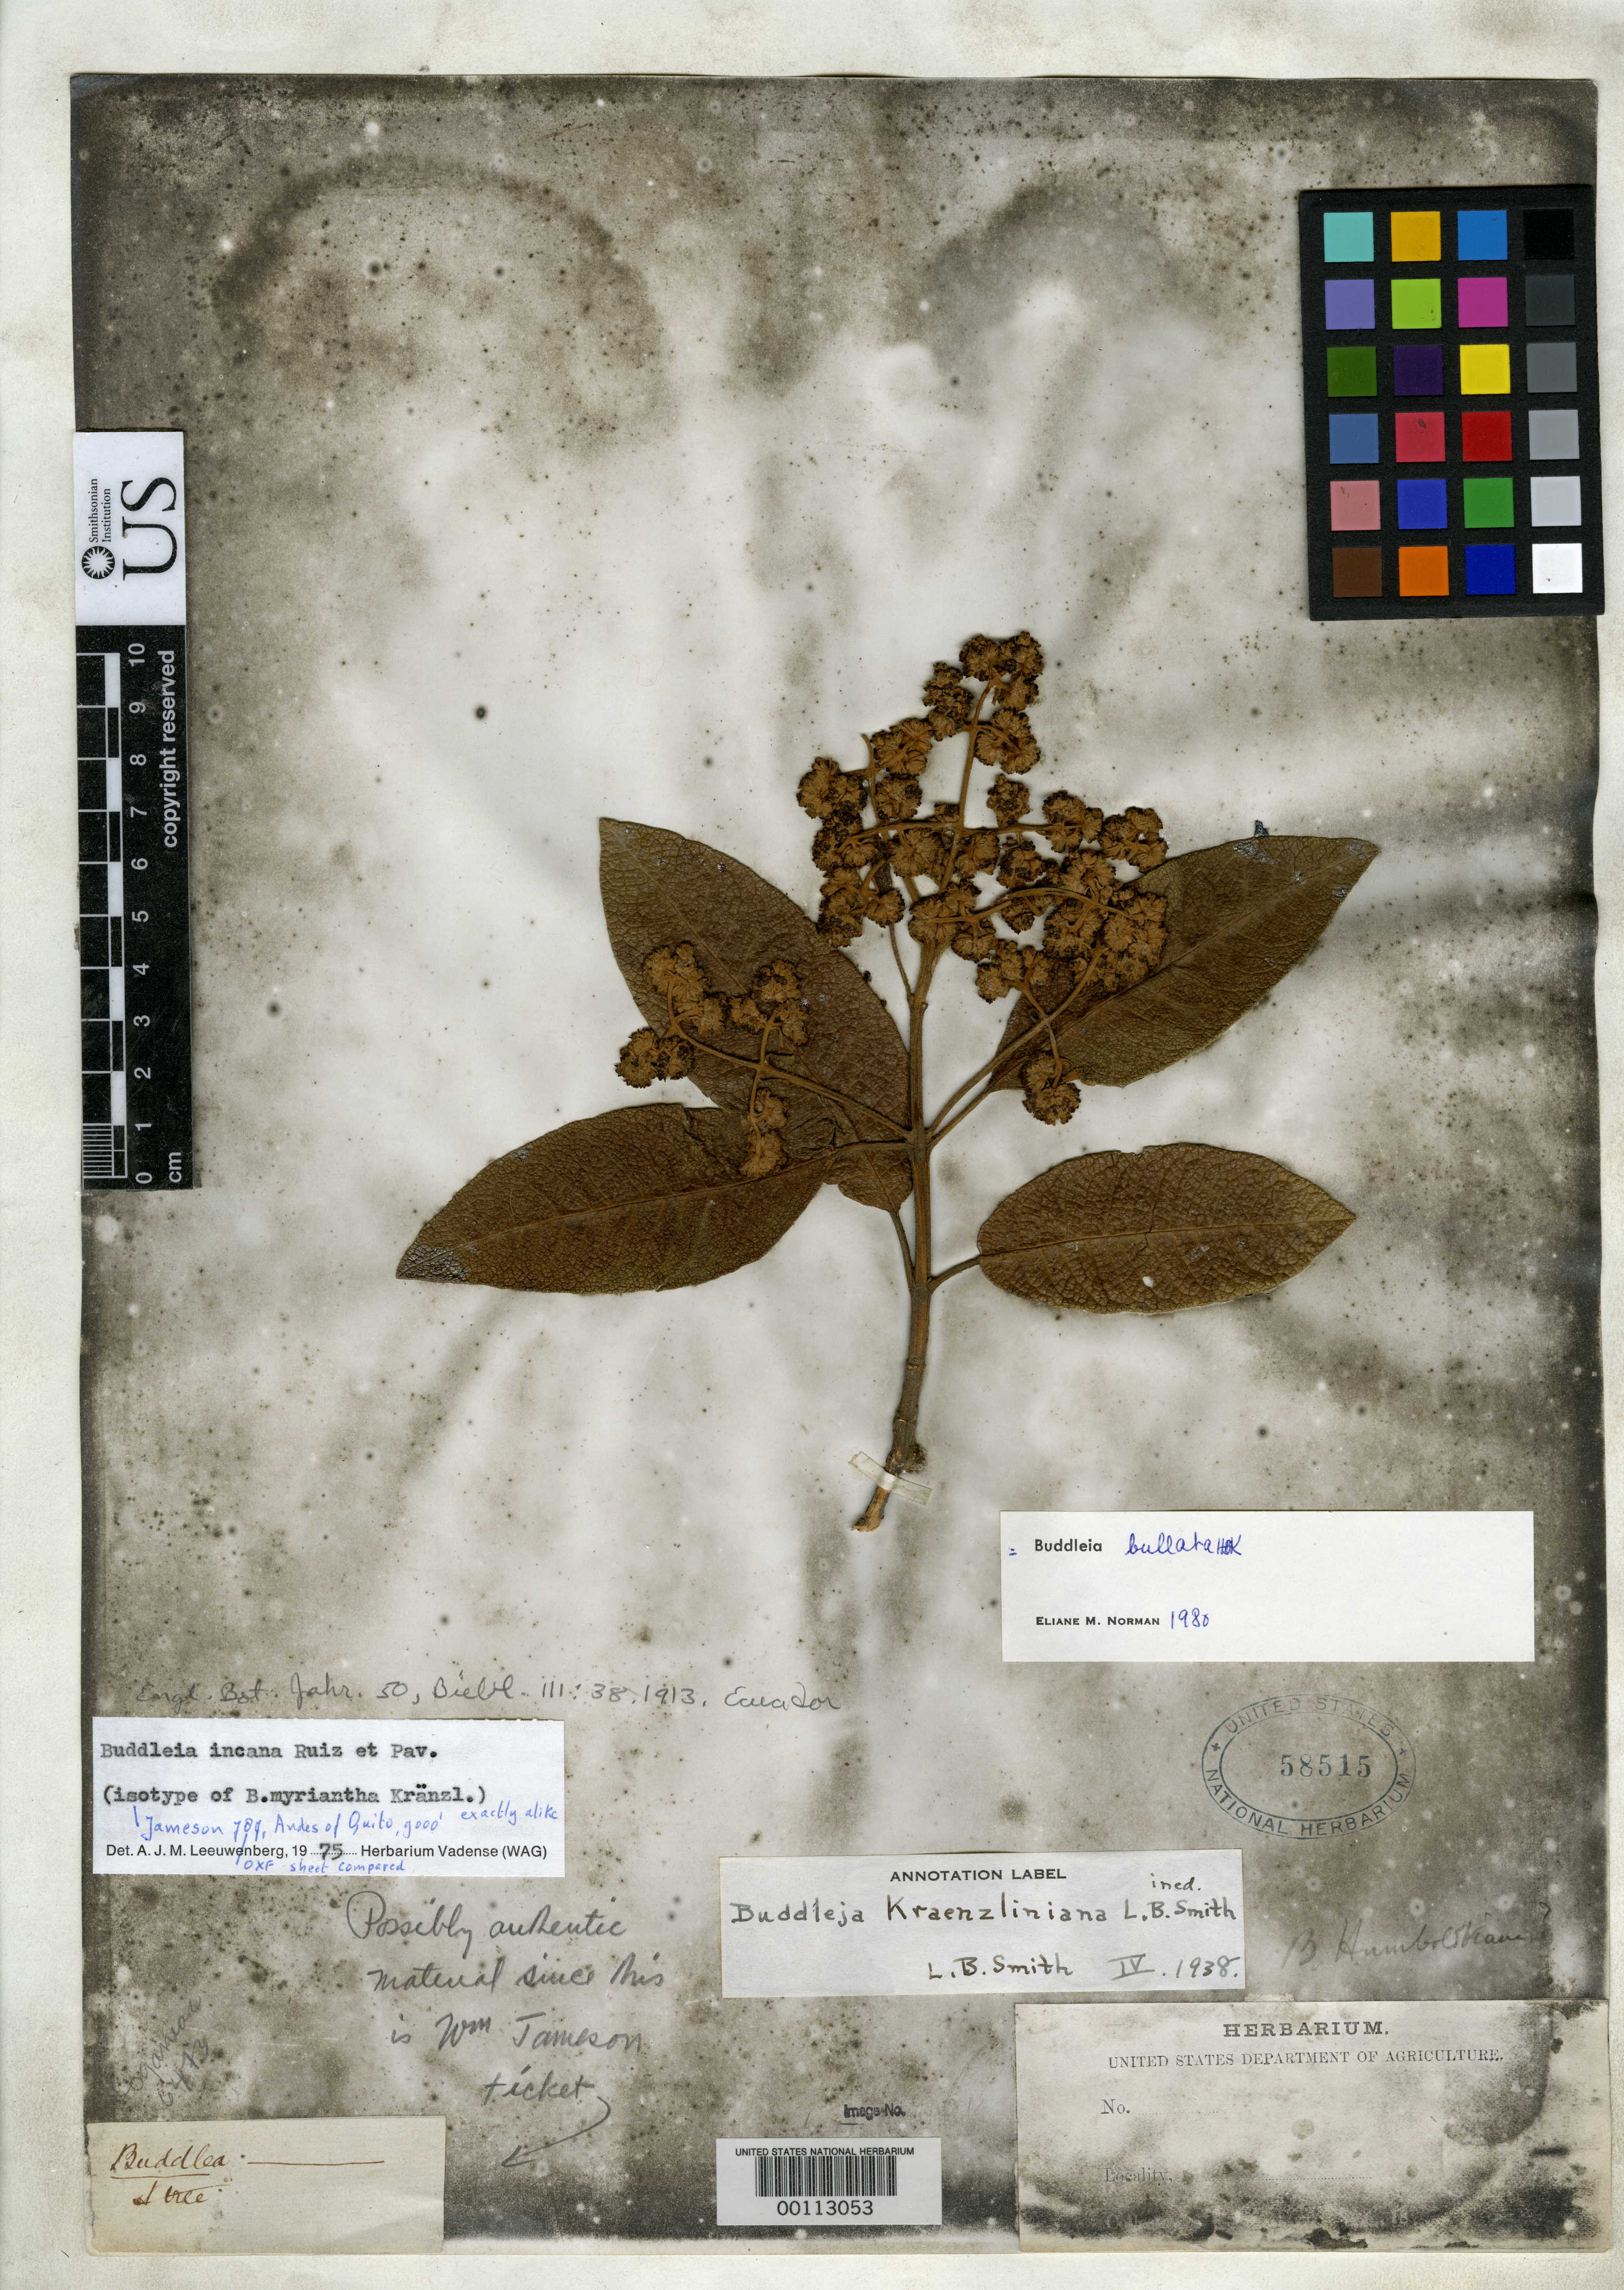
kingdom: Plantae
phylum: Tracheophyta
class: Magnoliopsida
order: Lamiales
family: Scrophulariaceae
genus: Buddleja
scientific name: Buddleja myriantha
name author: Kraenzl.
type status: Isotype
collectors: W. Jameson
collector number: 787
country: Ecuador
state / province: Pichincha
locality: Andes of Quito; alt. 9000 ft.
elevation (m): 2743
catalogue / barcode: US 58515